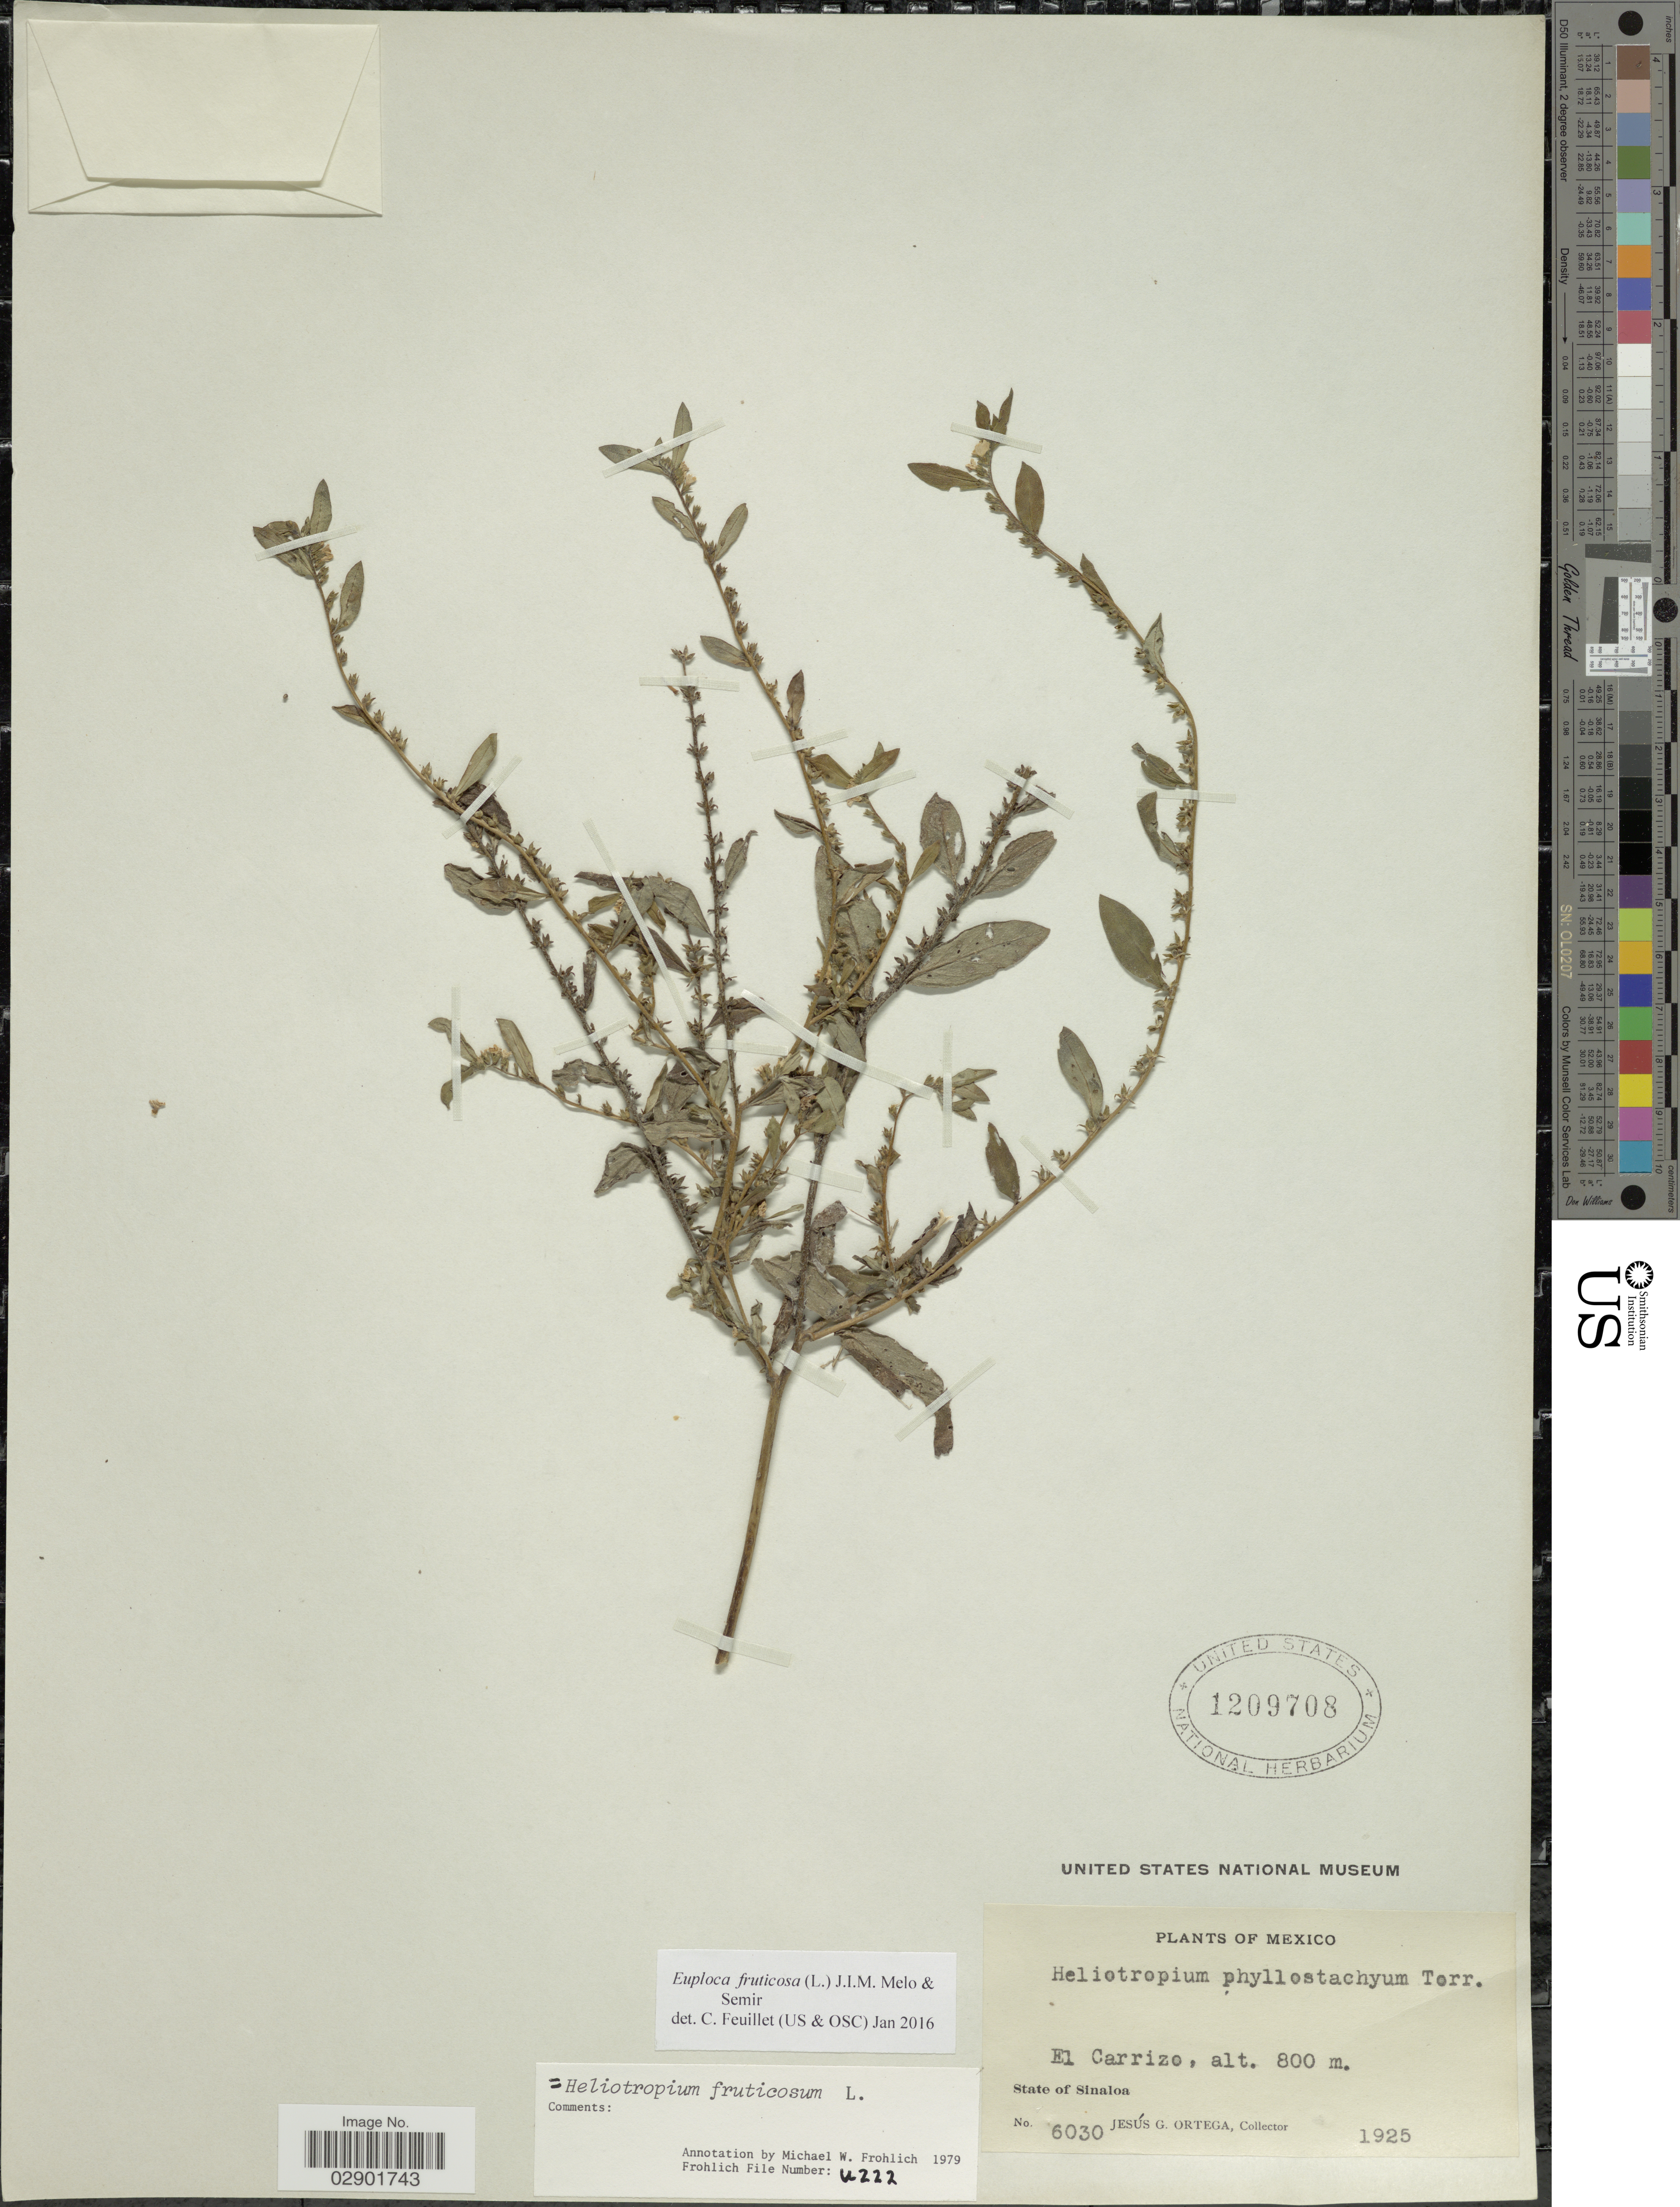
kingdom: Plantae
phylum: Tracheophyta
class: Magnoliopsida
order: Boraginales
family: Heliotropiaceae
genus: Euploca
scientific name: Euploca fruticosa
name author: (L.) J.I.M. Melo & Semir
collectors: J. Ortega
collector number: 6030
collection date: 1925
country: Mexico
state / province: Sinaloa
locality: El Carrizo.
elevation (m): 800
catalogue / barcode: US 1209708